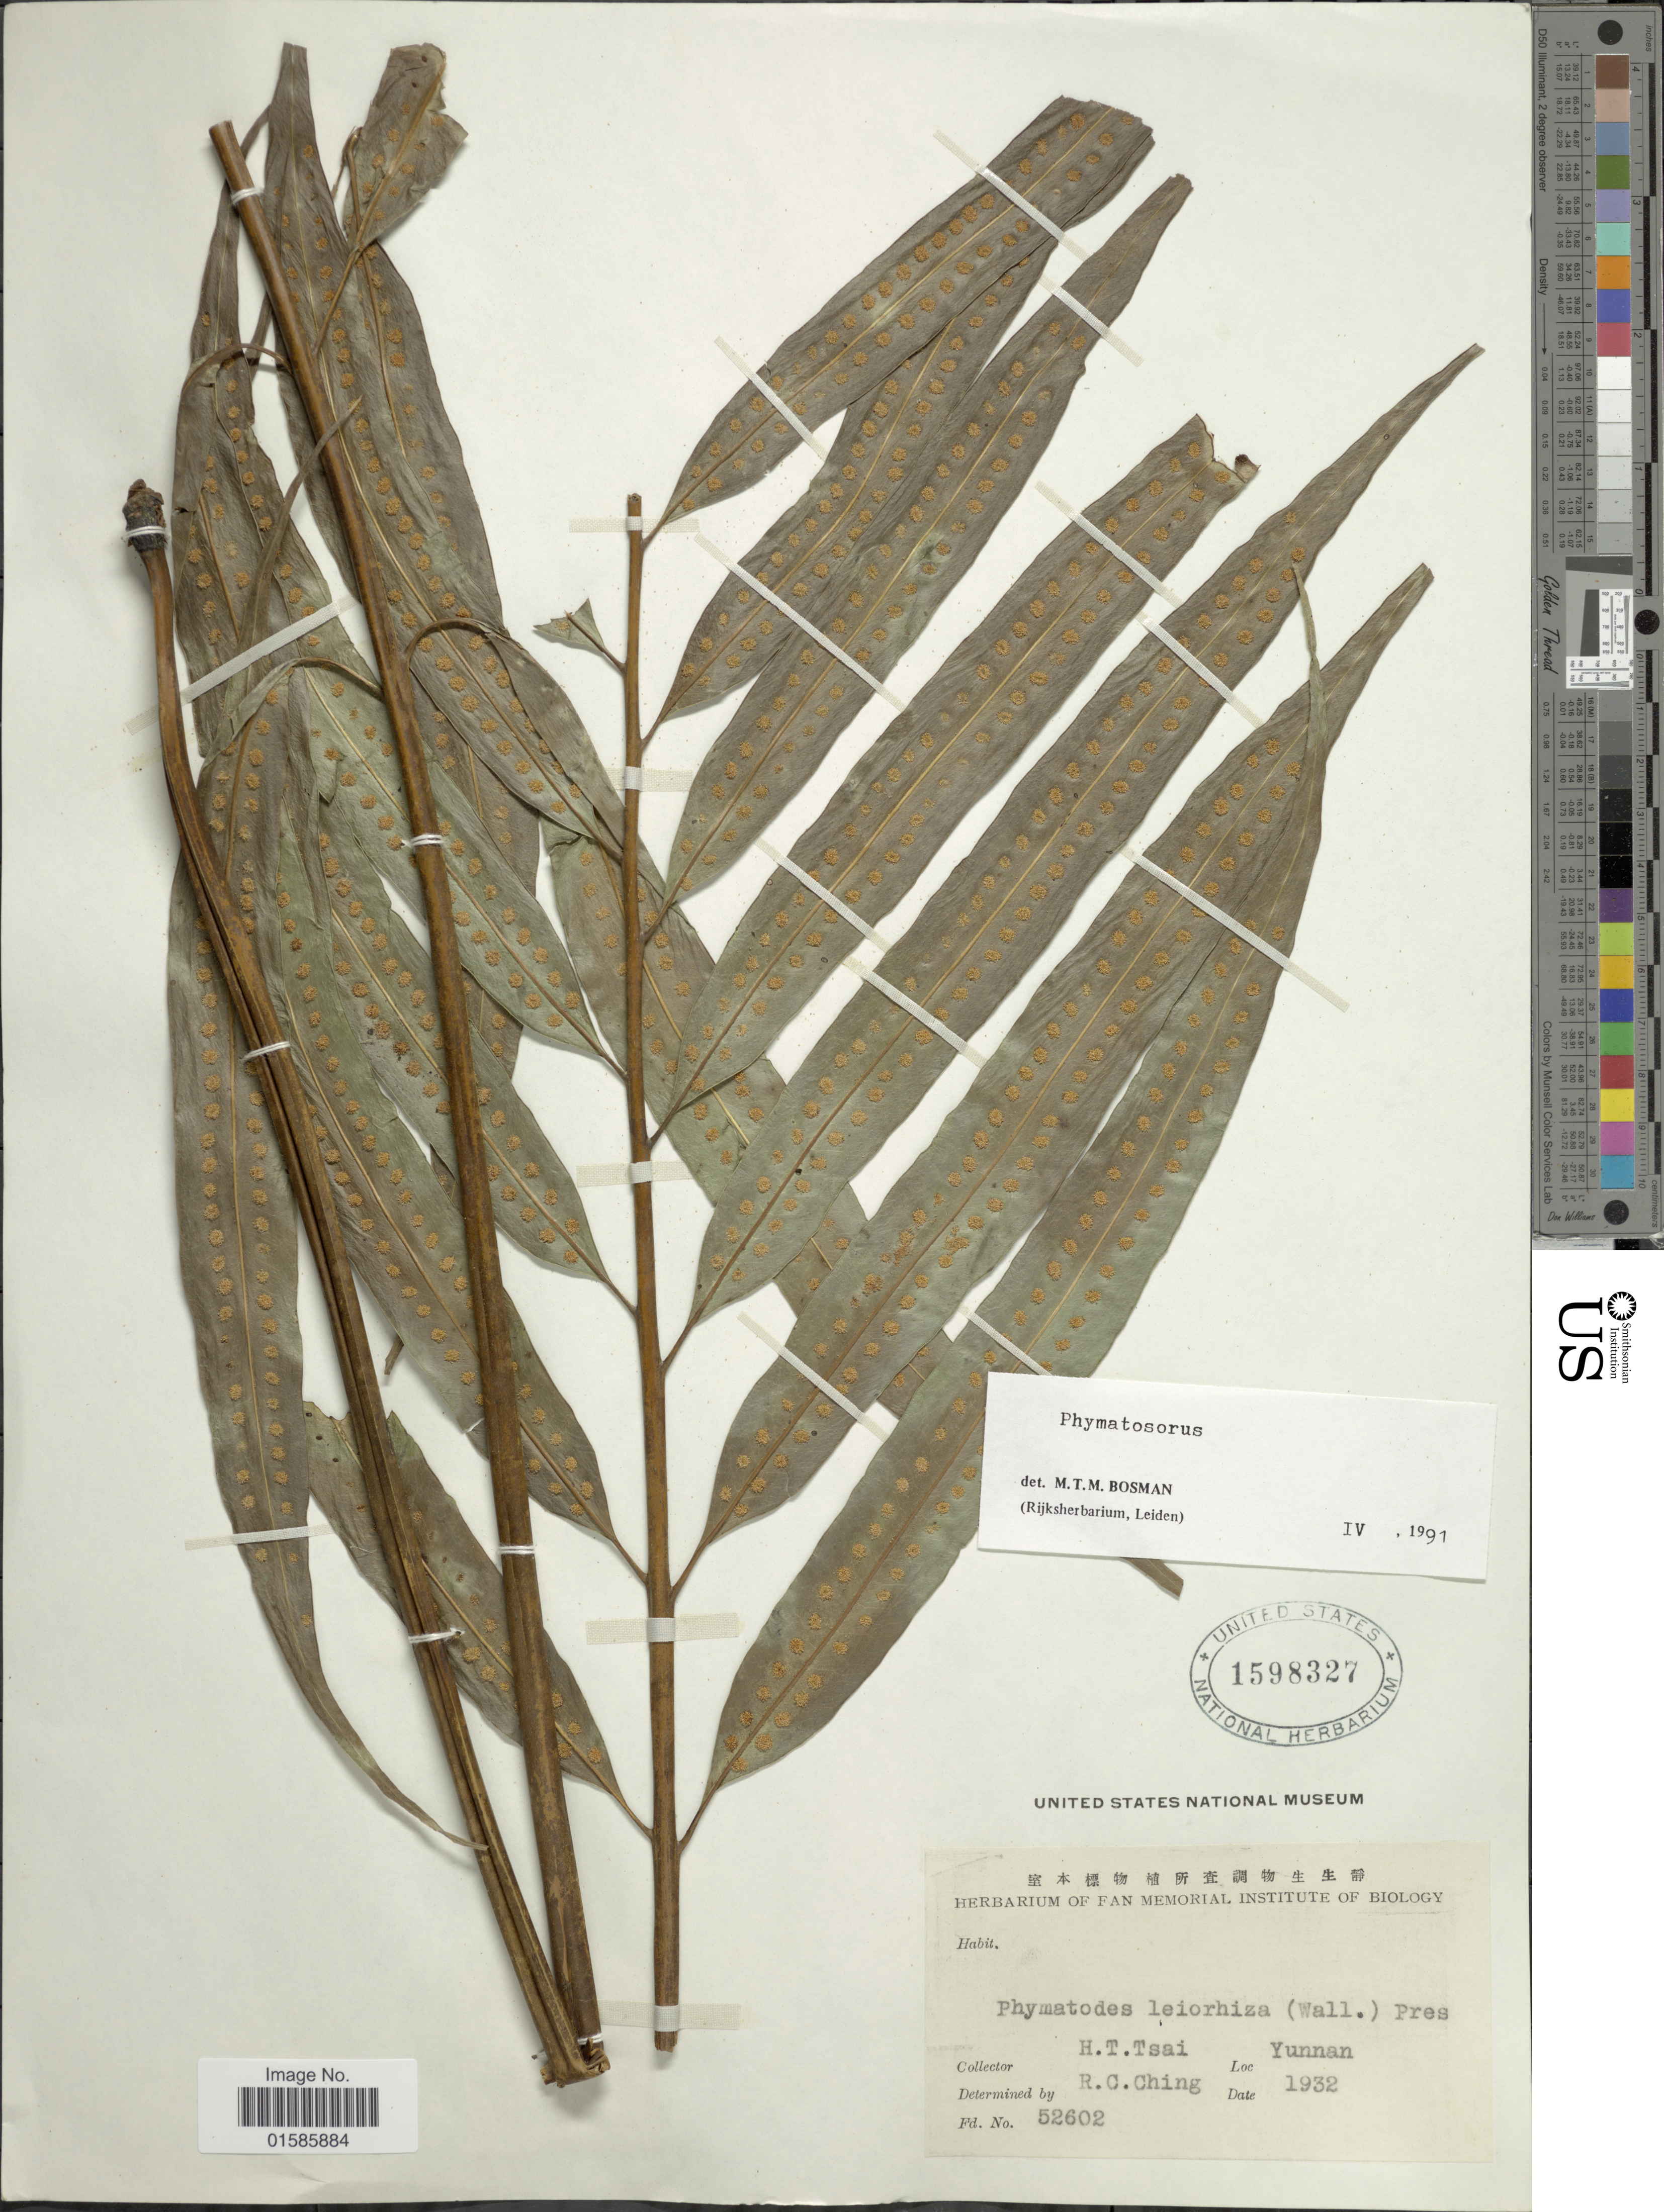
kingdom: Plantae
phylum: Tracheophyta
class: Polypodiopsida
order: Polypodiales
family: Polypodiaceae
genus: Microsorum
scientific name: Microsorum lucidum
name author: (Roxb. ex Griff.) Copel.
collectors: H. Tsai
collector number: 52602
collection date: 1932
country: China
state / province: Yunnan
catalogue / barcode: US 1598327